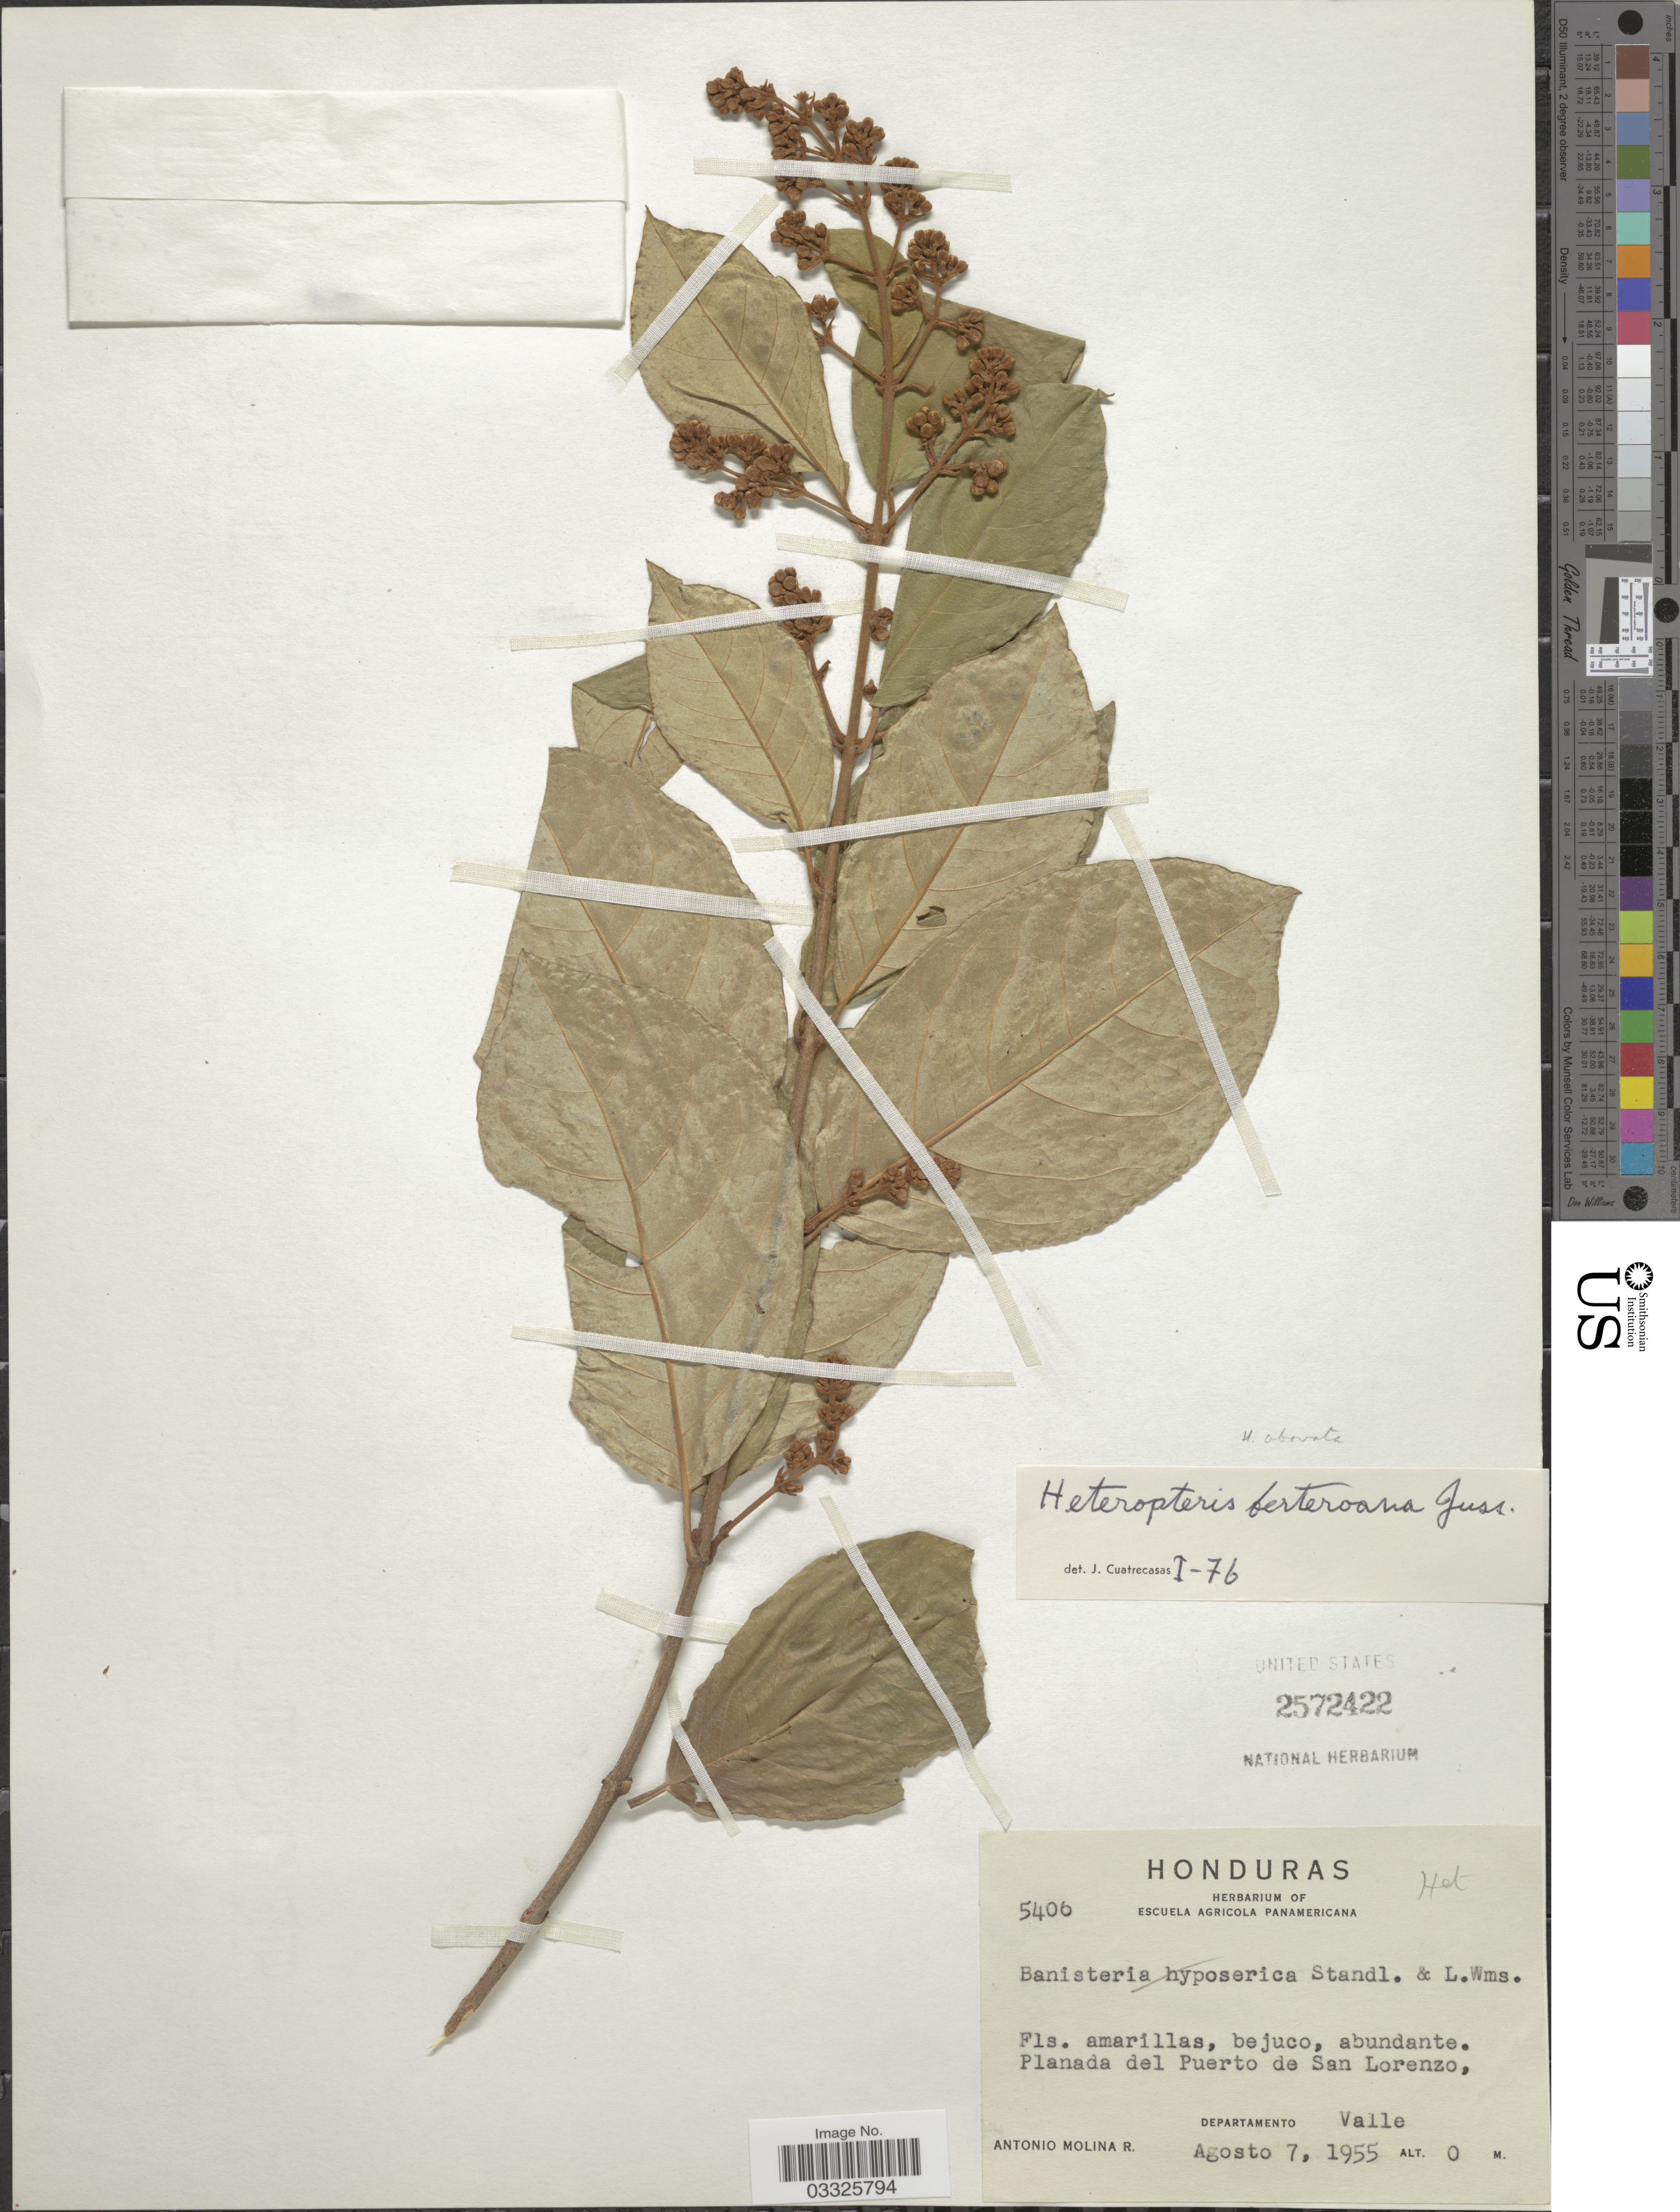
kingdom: Plantae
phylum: Tracheophyta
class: Magnoliopsida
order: Malpighiales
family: Malpighiaceae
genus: Heteropterys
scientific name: Heteropterys obovata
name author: (Small) Cuatrec. & Croat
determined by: Strong, Mark T., (BOT), Smithsonian Institution - National Museum of Natural History (UNITED STATES)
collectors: A. Molina R.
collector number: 5406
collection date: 1955-08-07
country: Honduras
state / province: Valle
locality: Planada del Puerto de San Lorenzo, Departamento Valle.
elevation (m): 0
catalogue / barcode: US 2572422